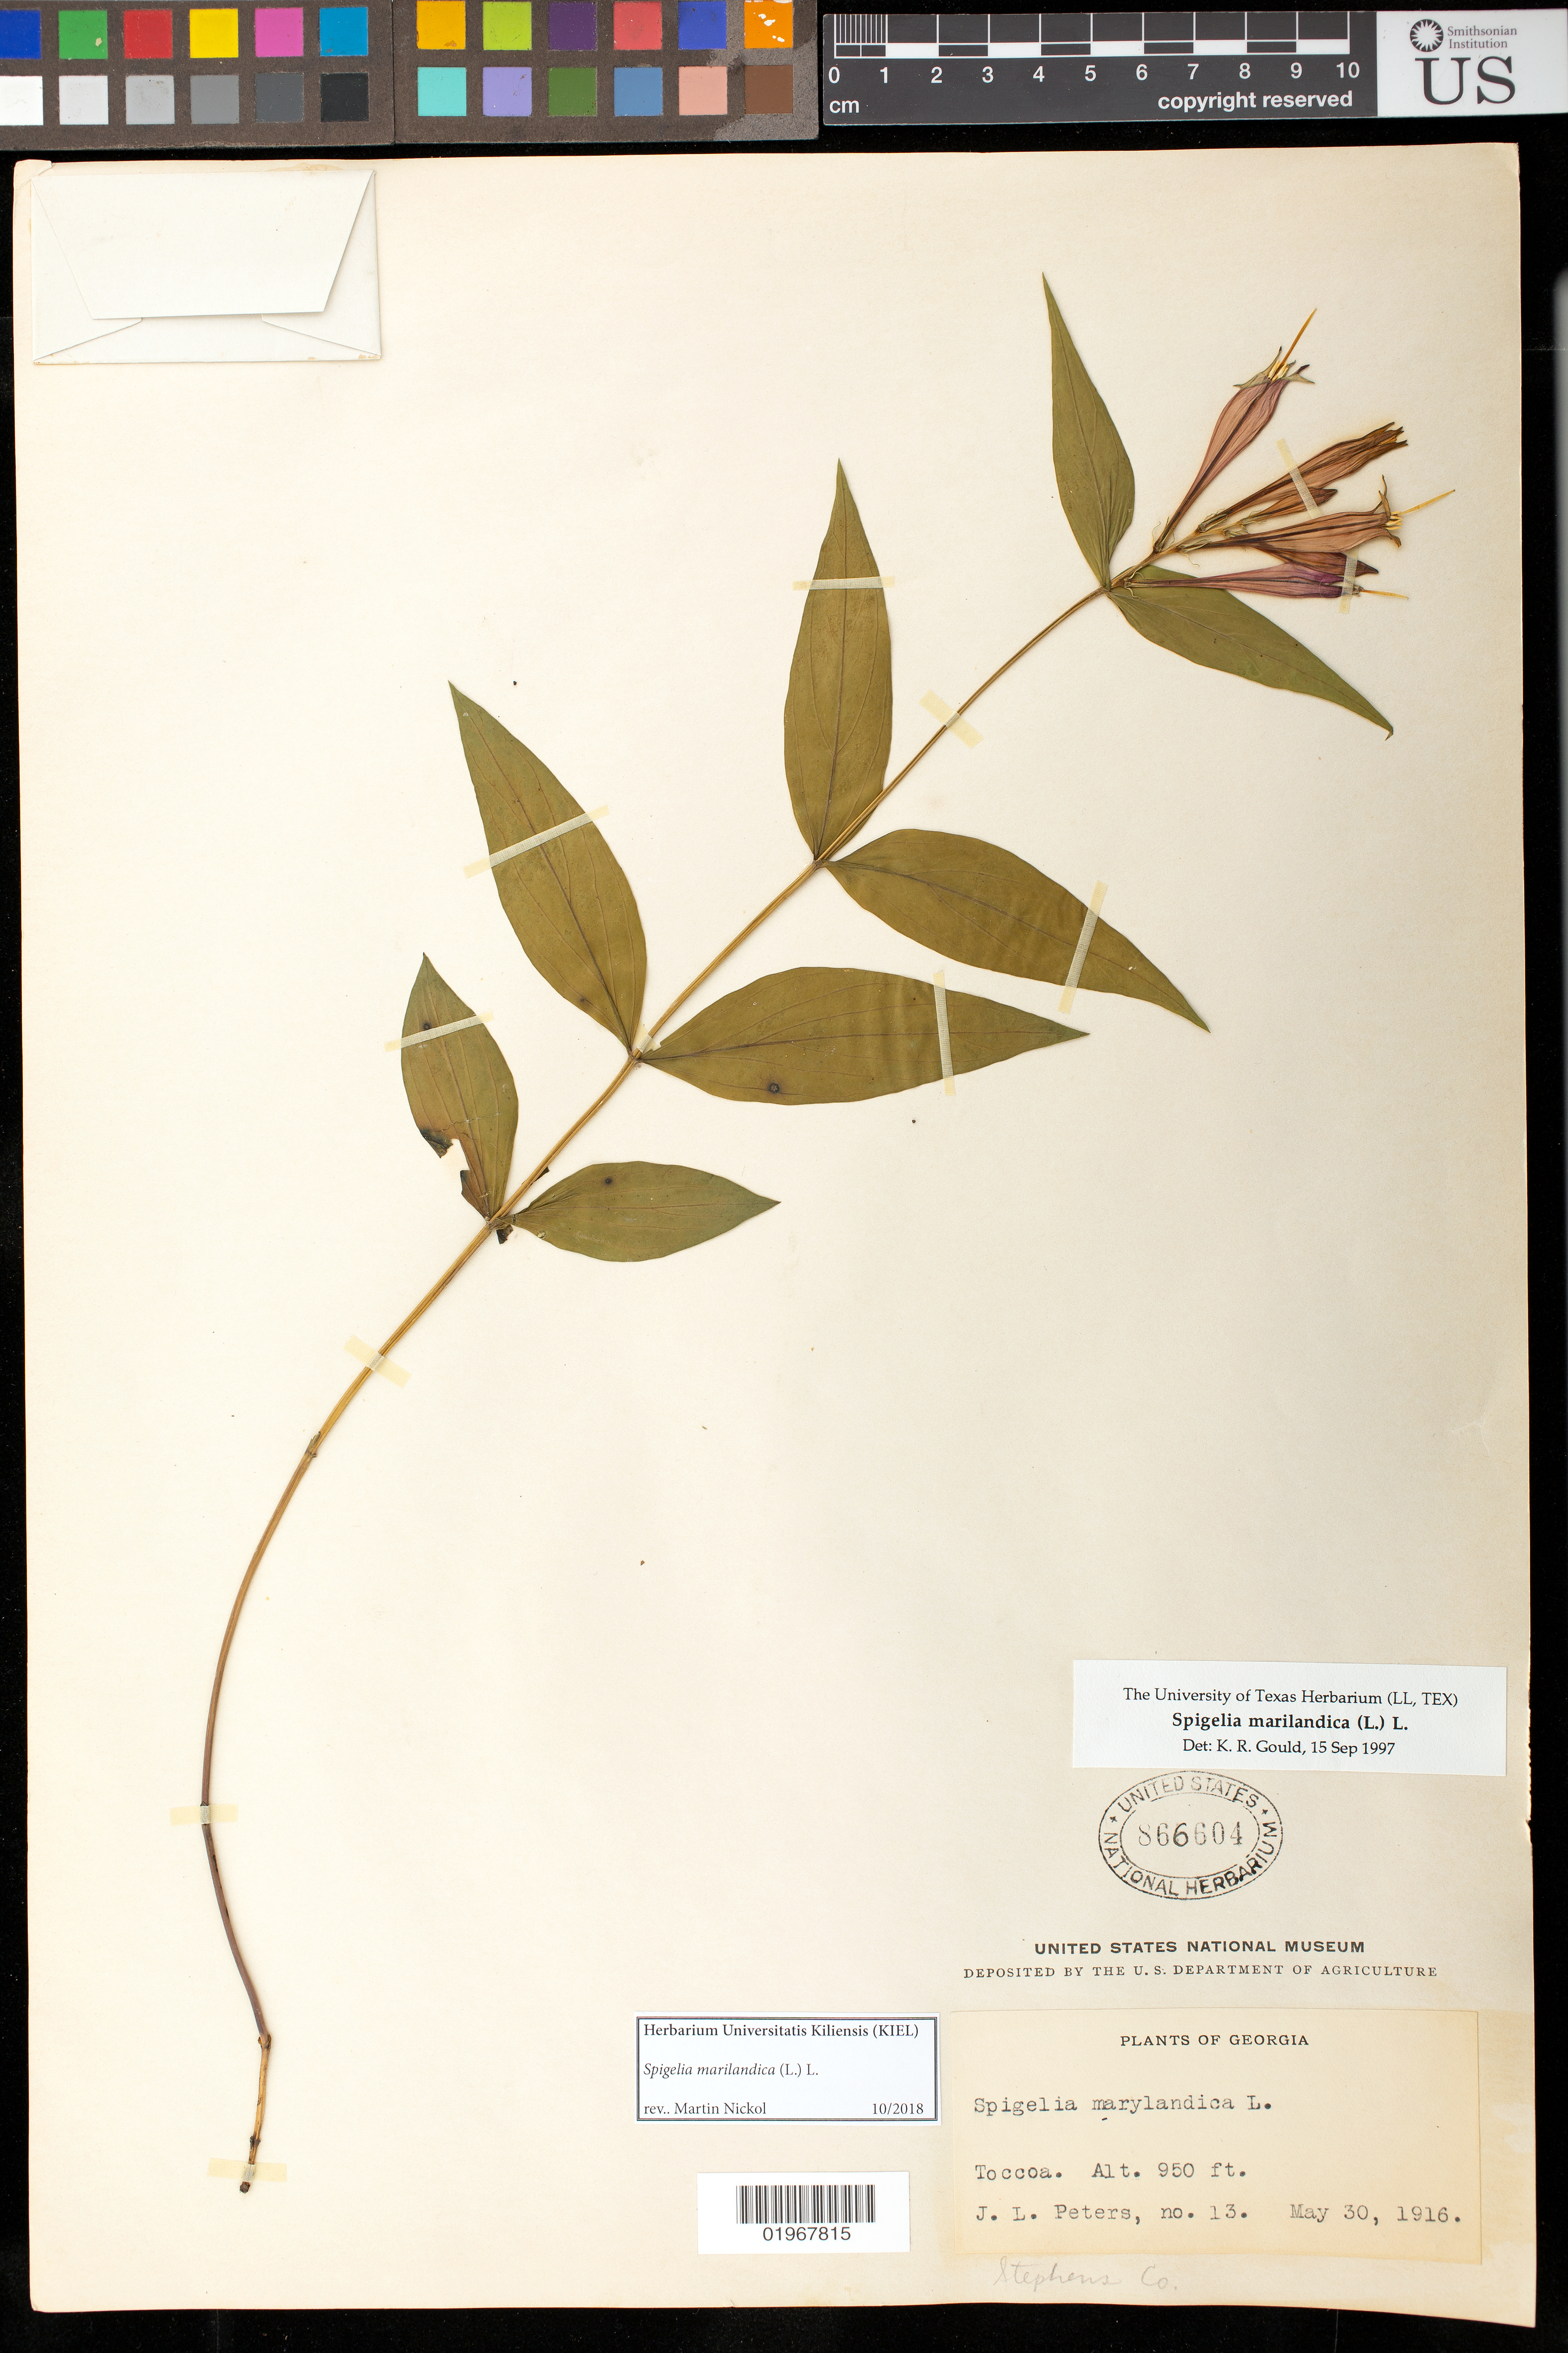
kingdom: Plantae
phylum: Tracheophyta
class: Magnoliopsida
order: Gentianales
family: Loganiaceae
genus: Spigelia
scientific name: Spigelia marilandica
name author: (L.) L.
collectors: J. L. Peters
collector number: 13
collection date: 1916-05-30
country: United States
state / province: Georgia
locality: Toccoa.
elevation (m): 290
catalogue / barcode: US 866604